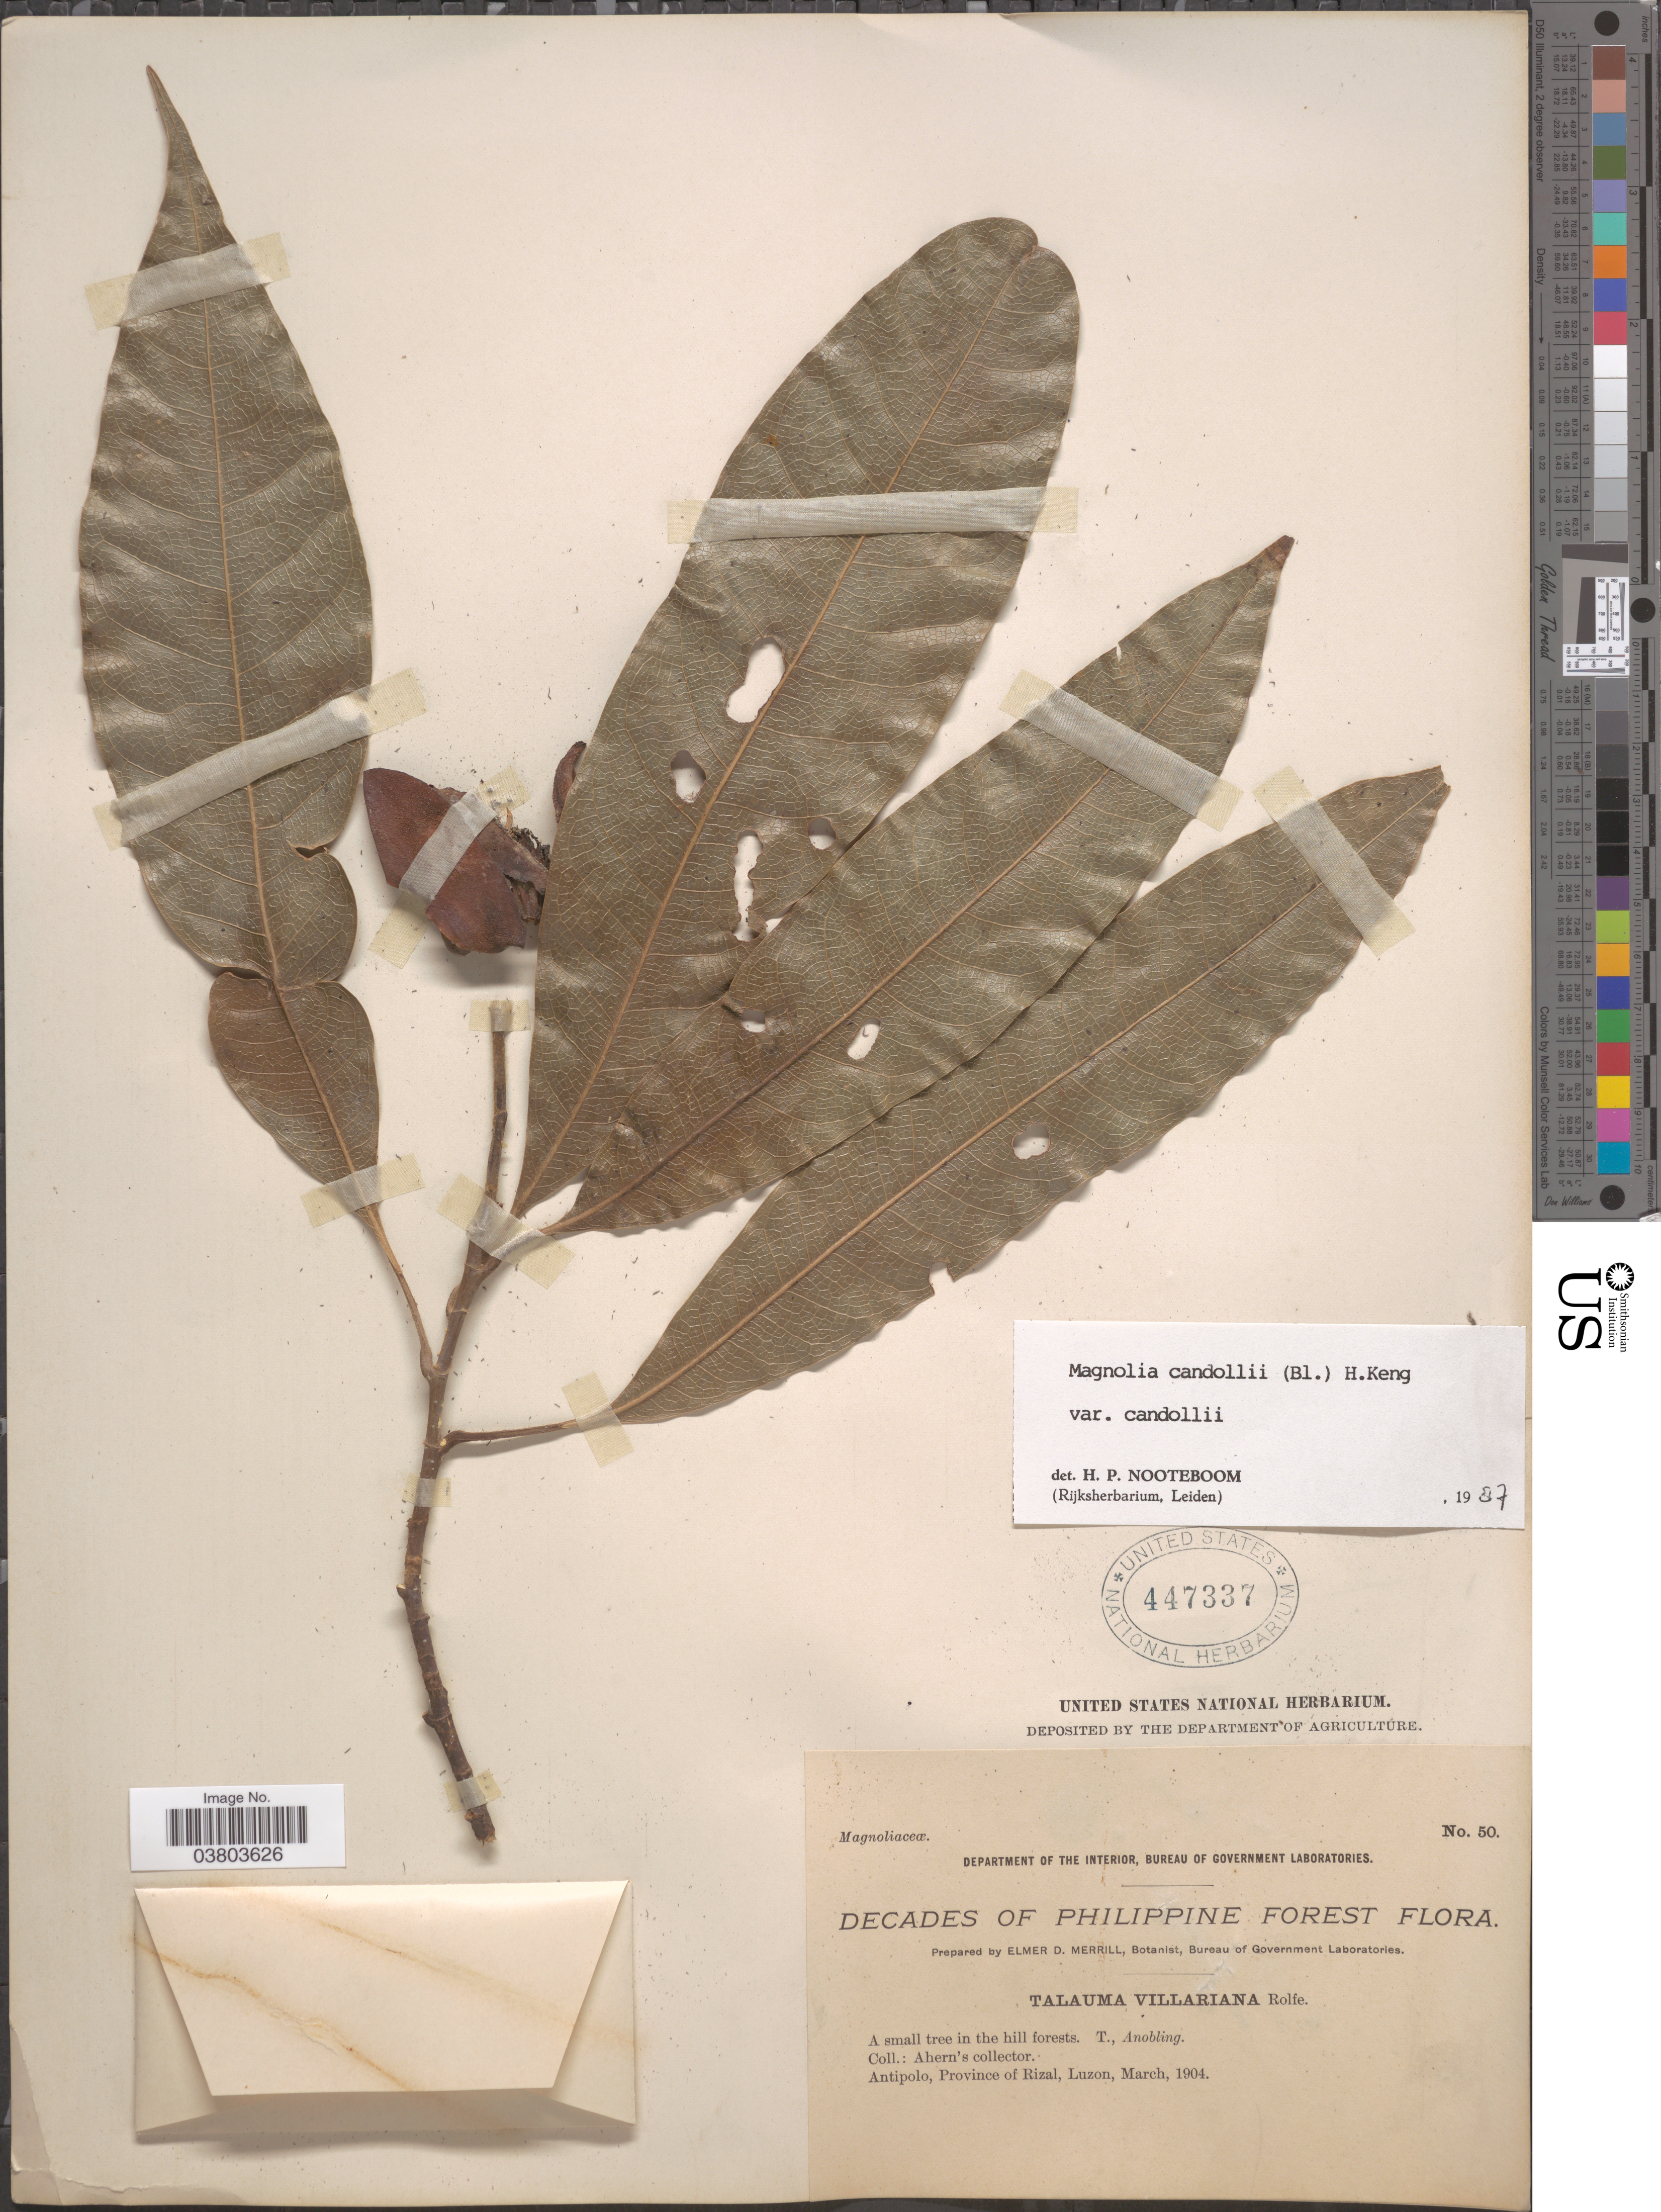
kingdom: Plantae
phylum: Tracheophyta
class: Magnoliopsida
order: Magnoliales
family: Magnoliaceae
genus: Magnolia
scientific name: Magnolia candollei var. candollei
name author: Link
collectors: Ahern's collector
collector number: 50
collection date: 1904-03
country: Philippines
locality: Antipolo, Province of Rizal, Luzon.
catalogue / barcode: US 447337